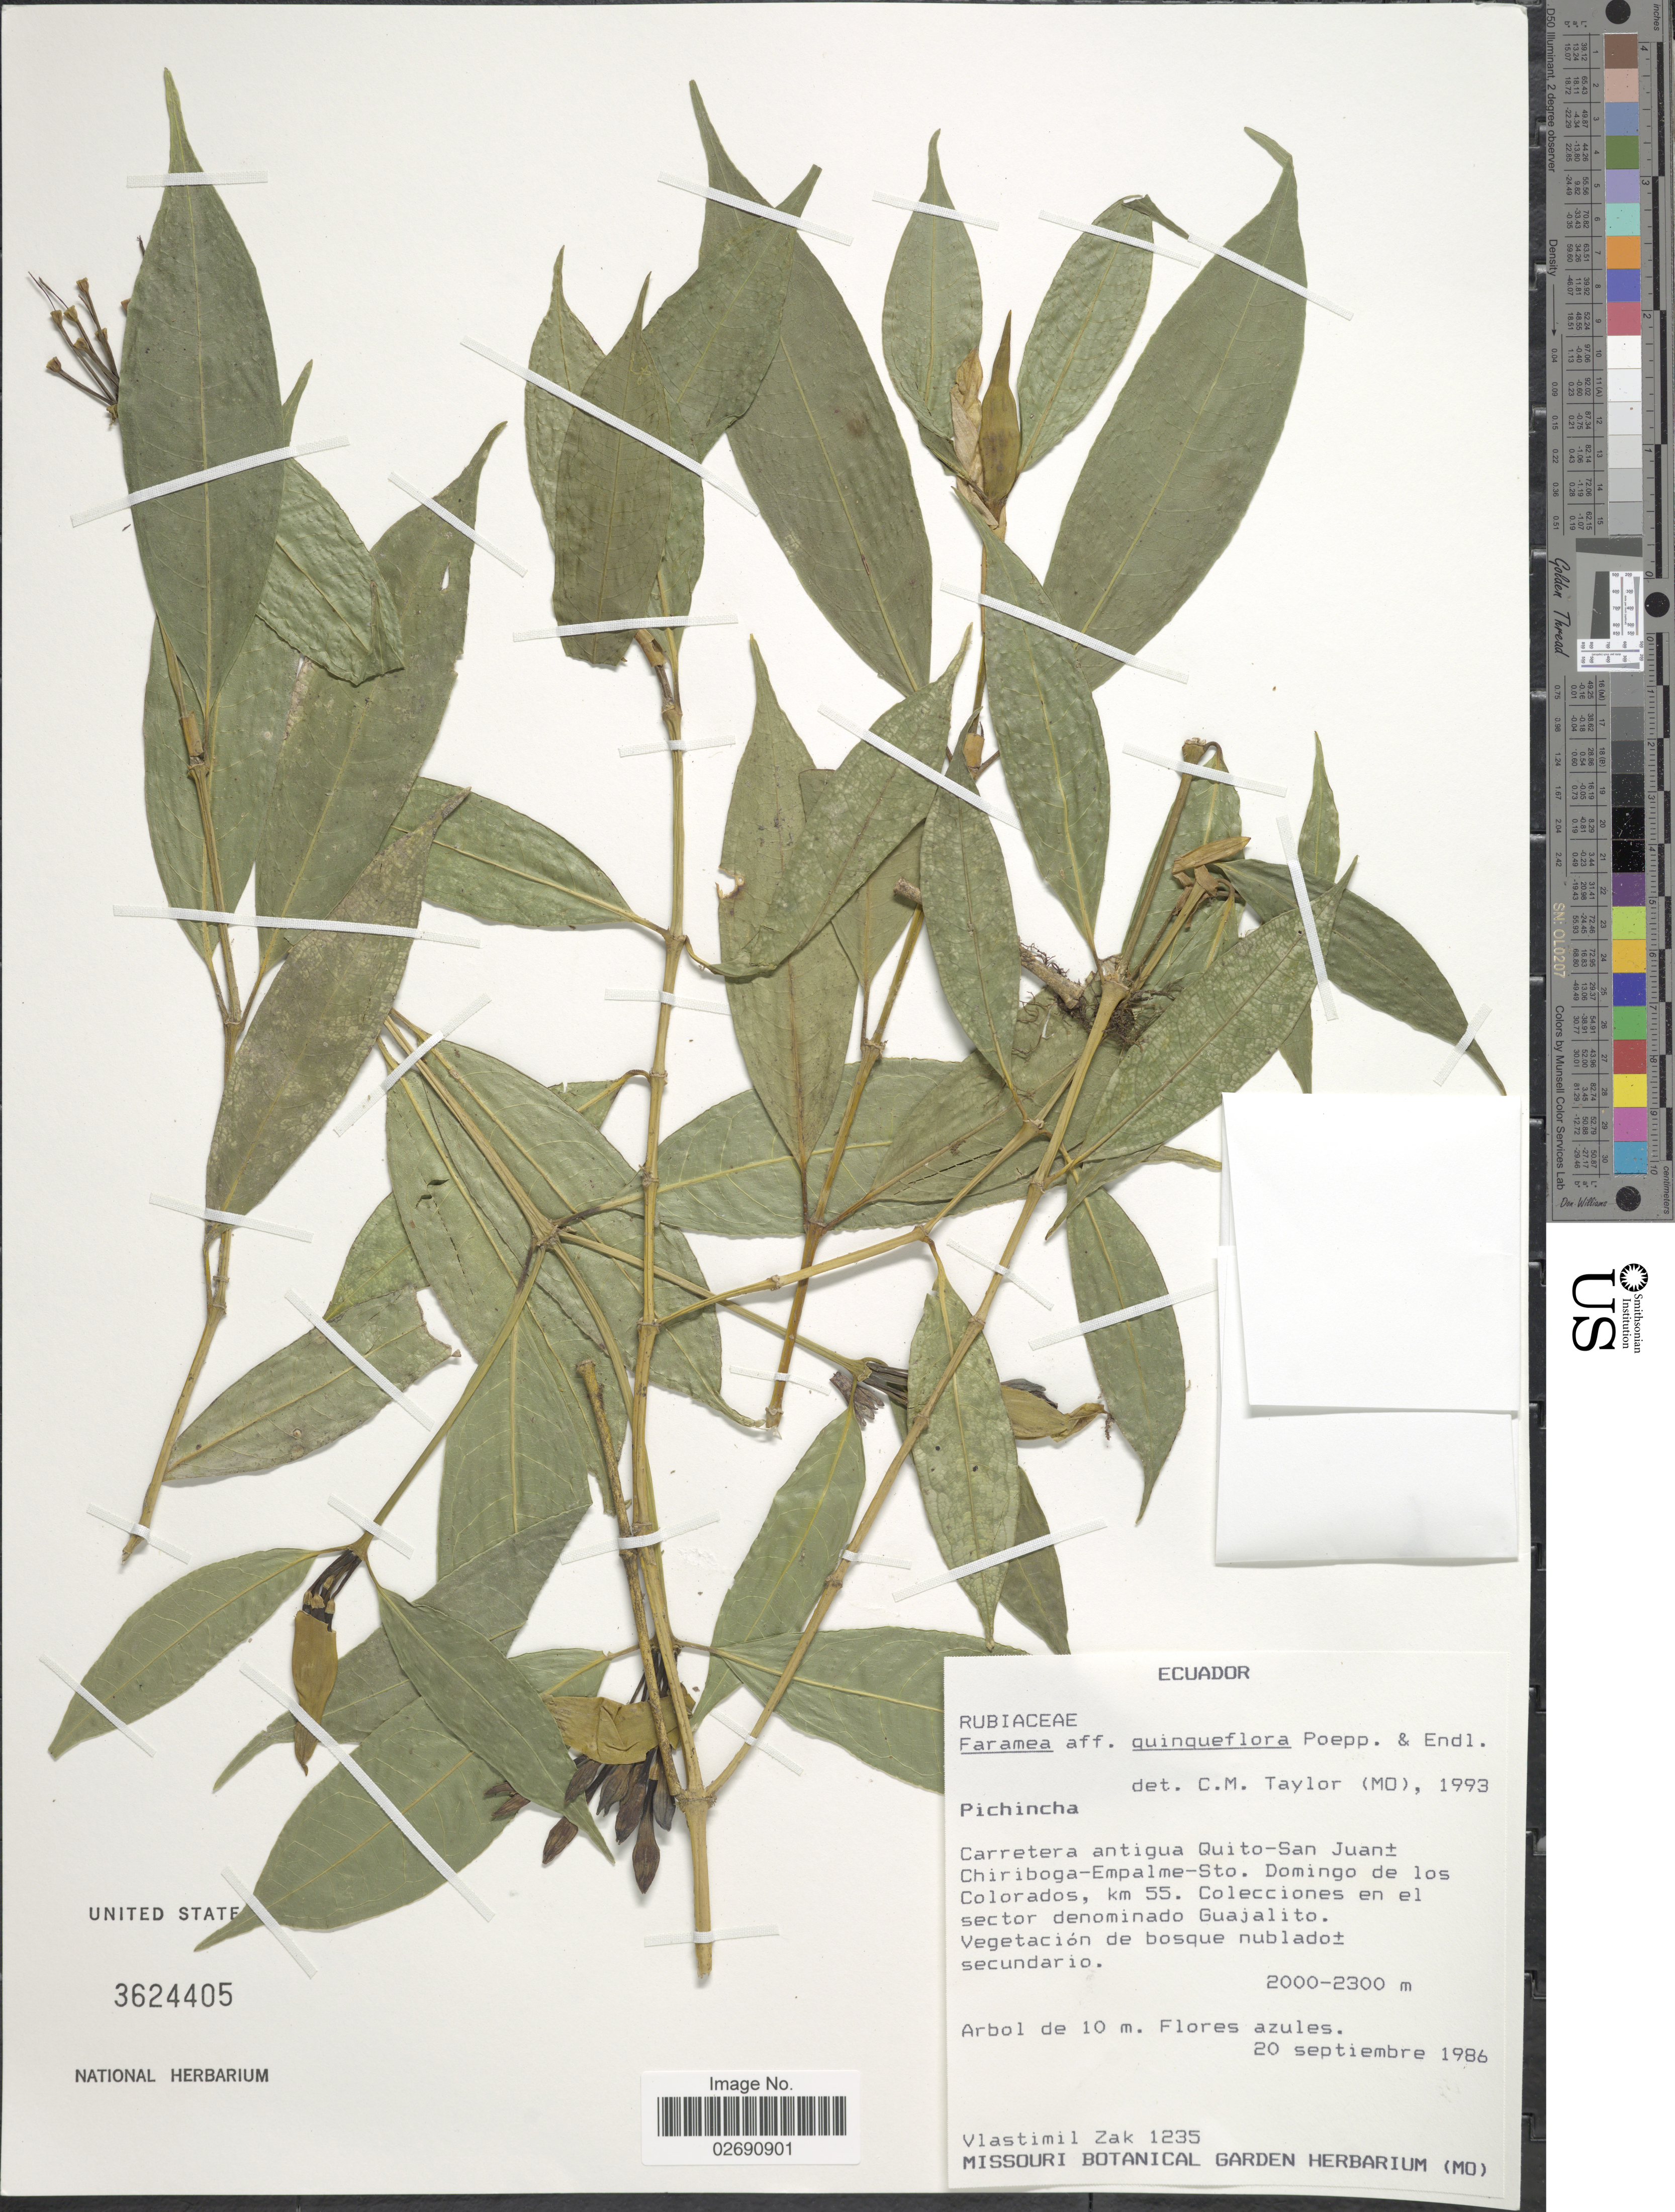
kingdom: Plantae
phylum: Tracheophyta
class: Magnoliopsida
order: Gentianales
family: Rubiaceae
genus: Faramea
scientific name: Faramea quinqueflora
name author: Poepp. & Endl.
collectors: V. Zak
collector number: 1235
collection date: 1986-09-20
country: Ecuador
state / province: Pichincha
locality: Carretera antigua Quito-San Juan ± Chiriboga-Empalme-Sto. Domingo de los Colorados, km 55. Colecciones en el sector denominado Guajalito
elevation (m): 2000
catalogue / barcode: US 3624405